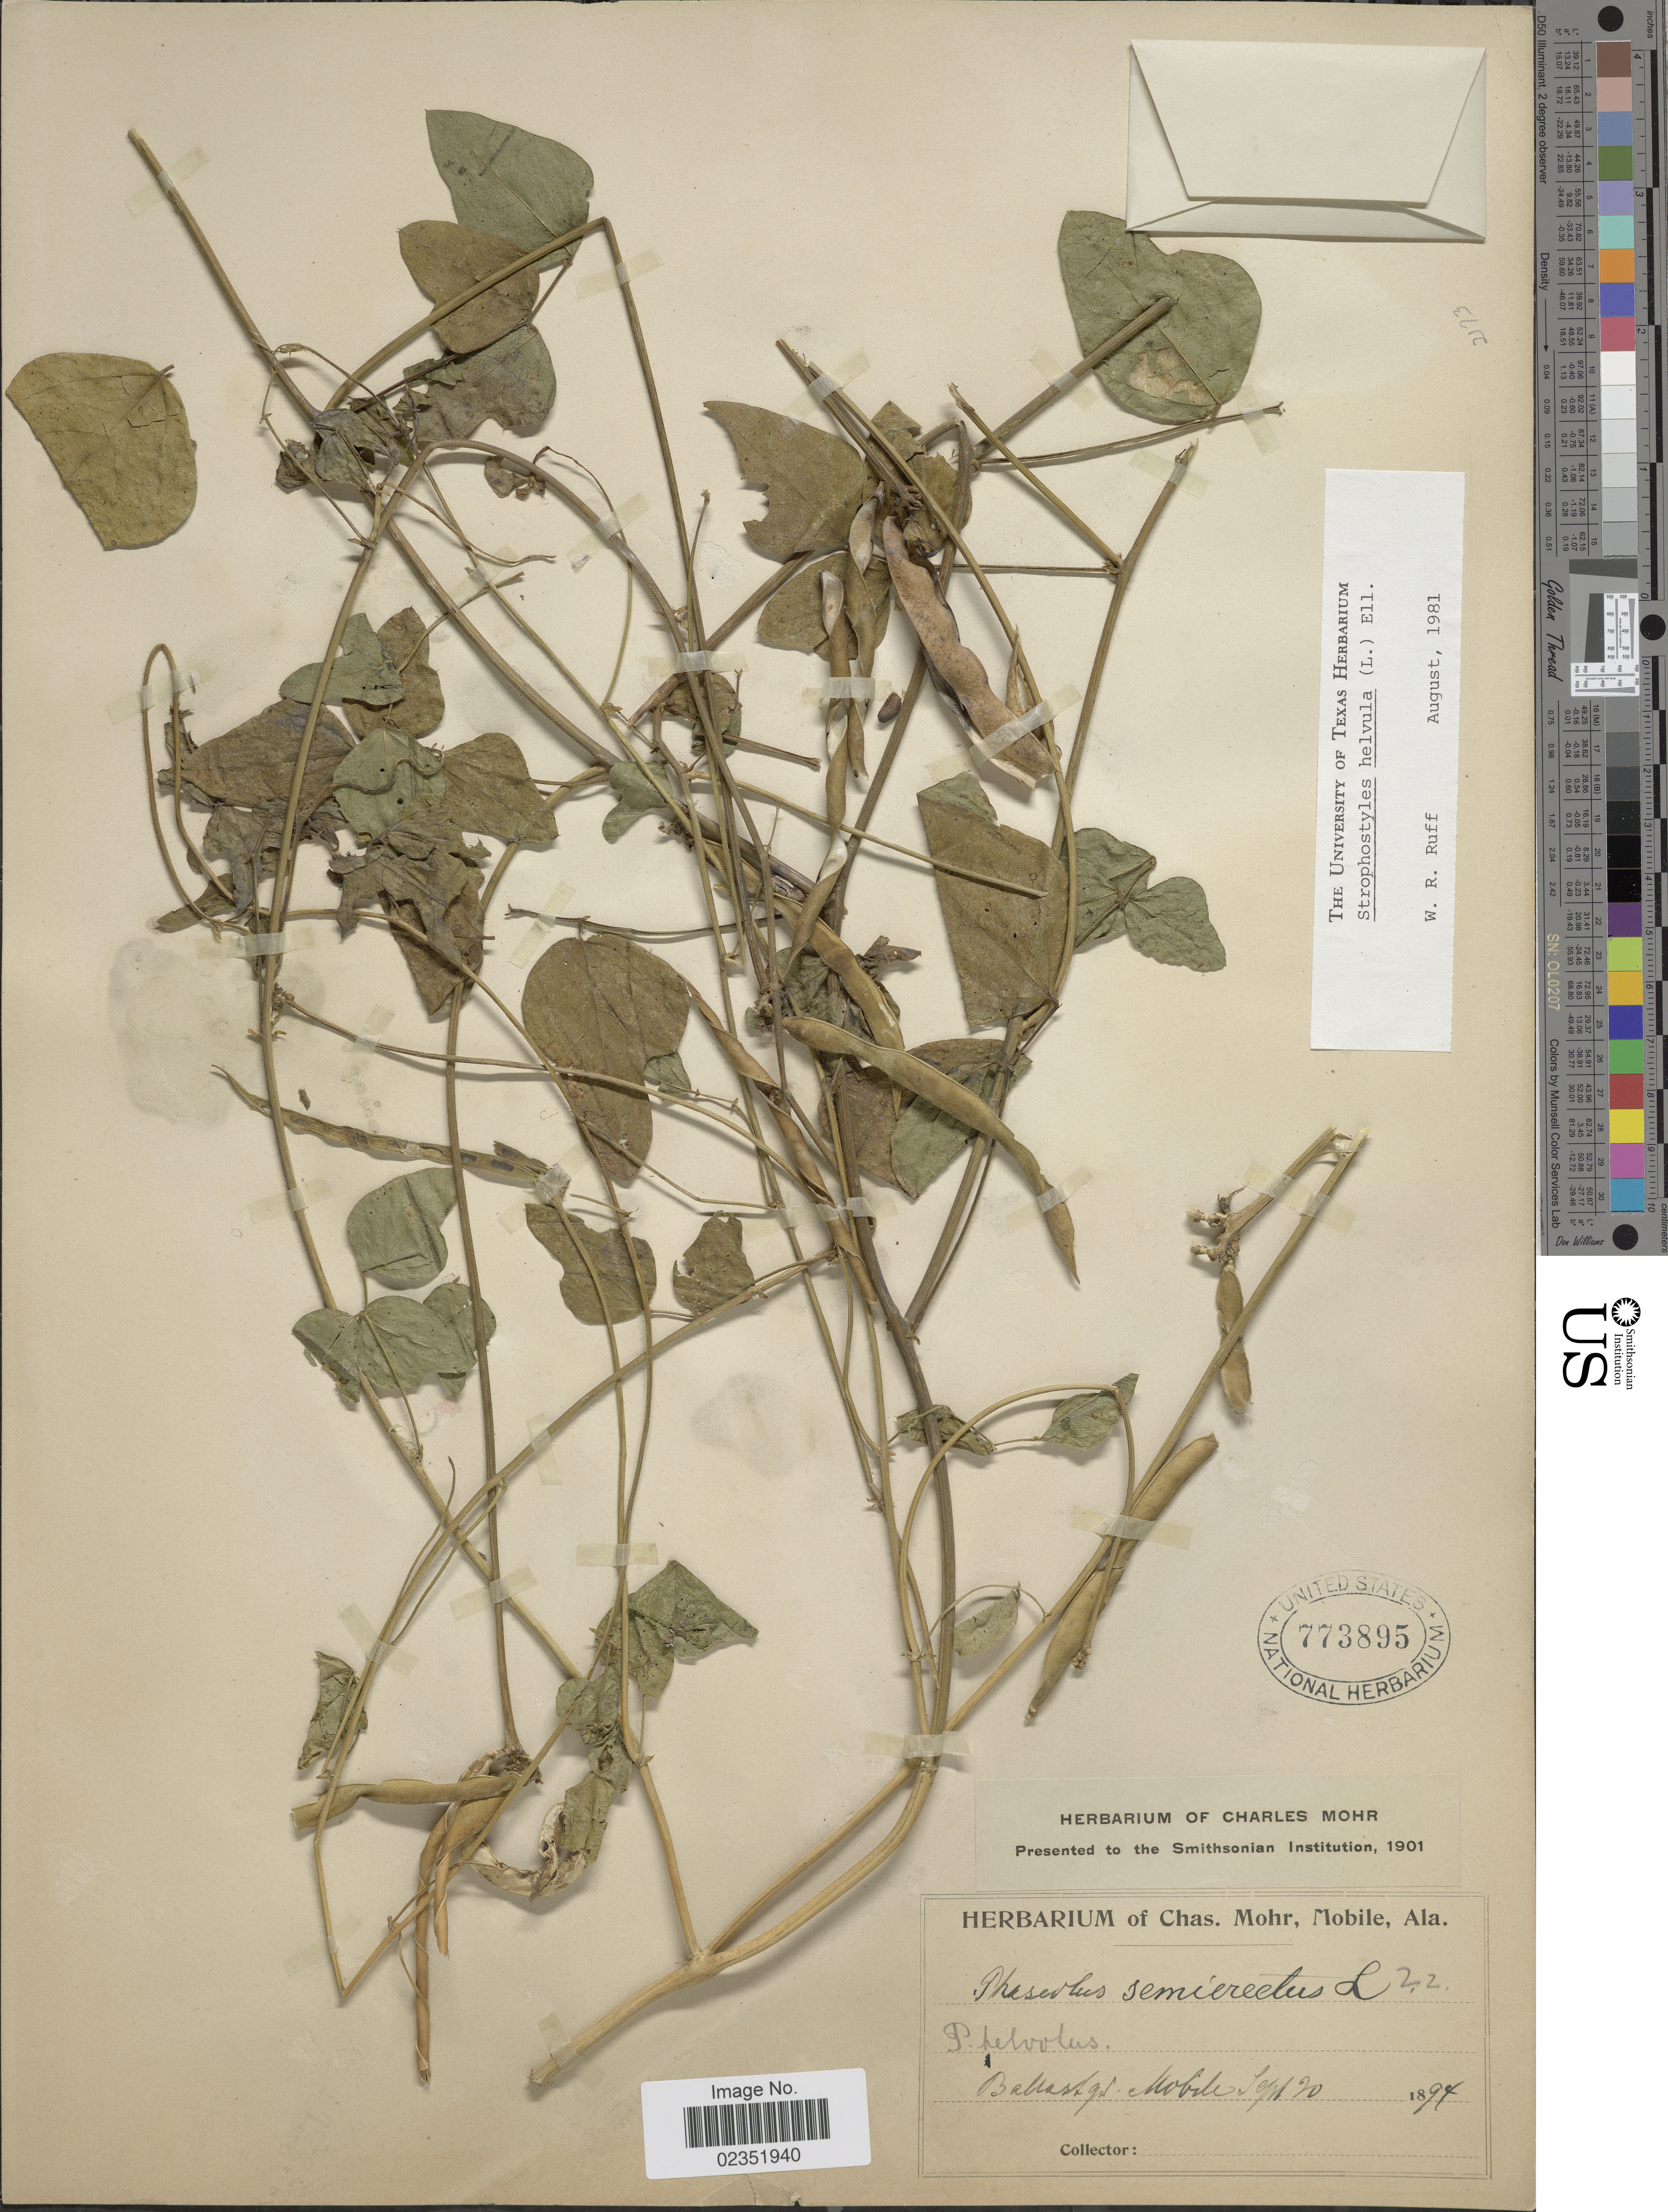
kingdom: Plantae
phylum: Tracheophyta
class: Magnoliopsida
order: Fabales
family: Fabaceae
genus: Strophostyles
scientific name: Strophostyles helvola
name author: (L.) Elliott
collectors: ex herb. Charles Mohr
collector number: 22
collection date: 1894-09-20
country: United States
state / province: Alabama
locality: Ballast gr. Mobile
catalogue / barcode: US 773895